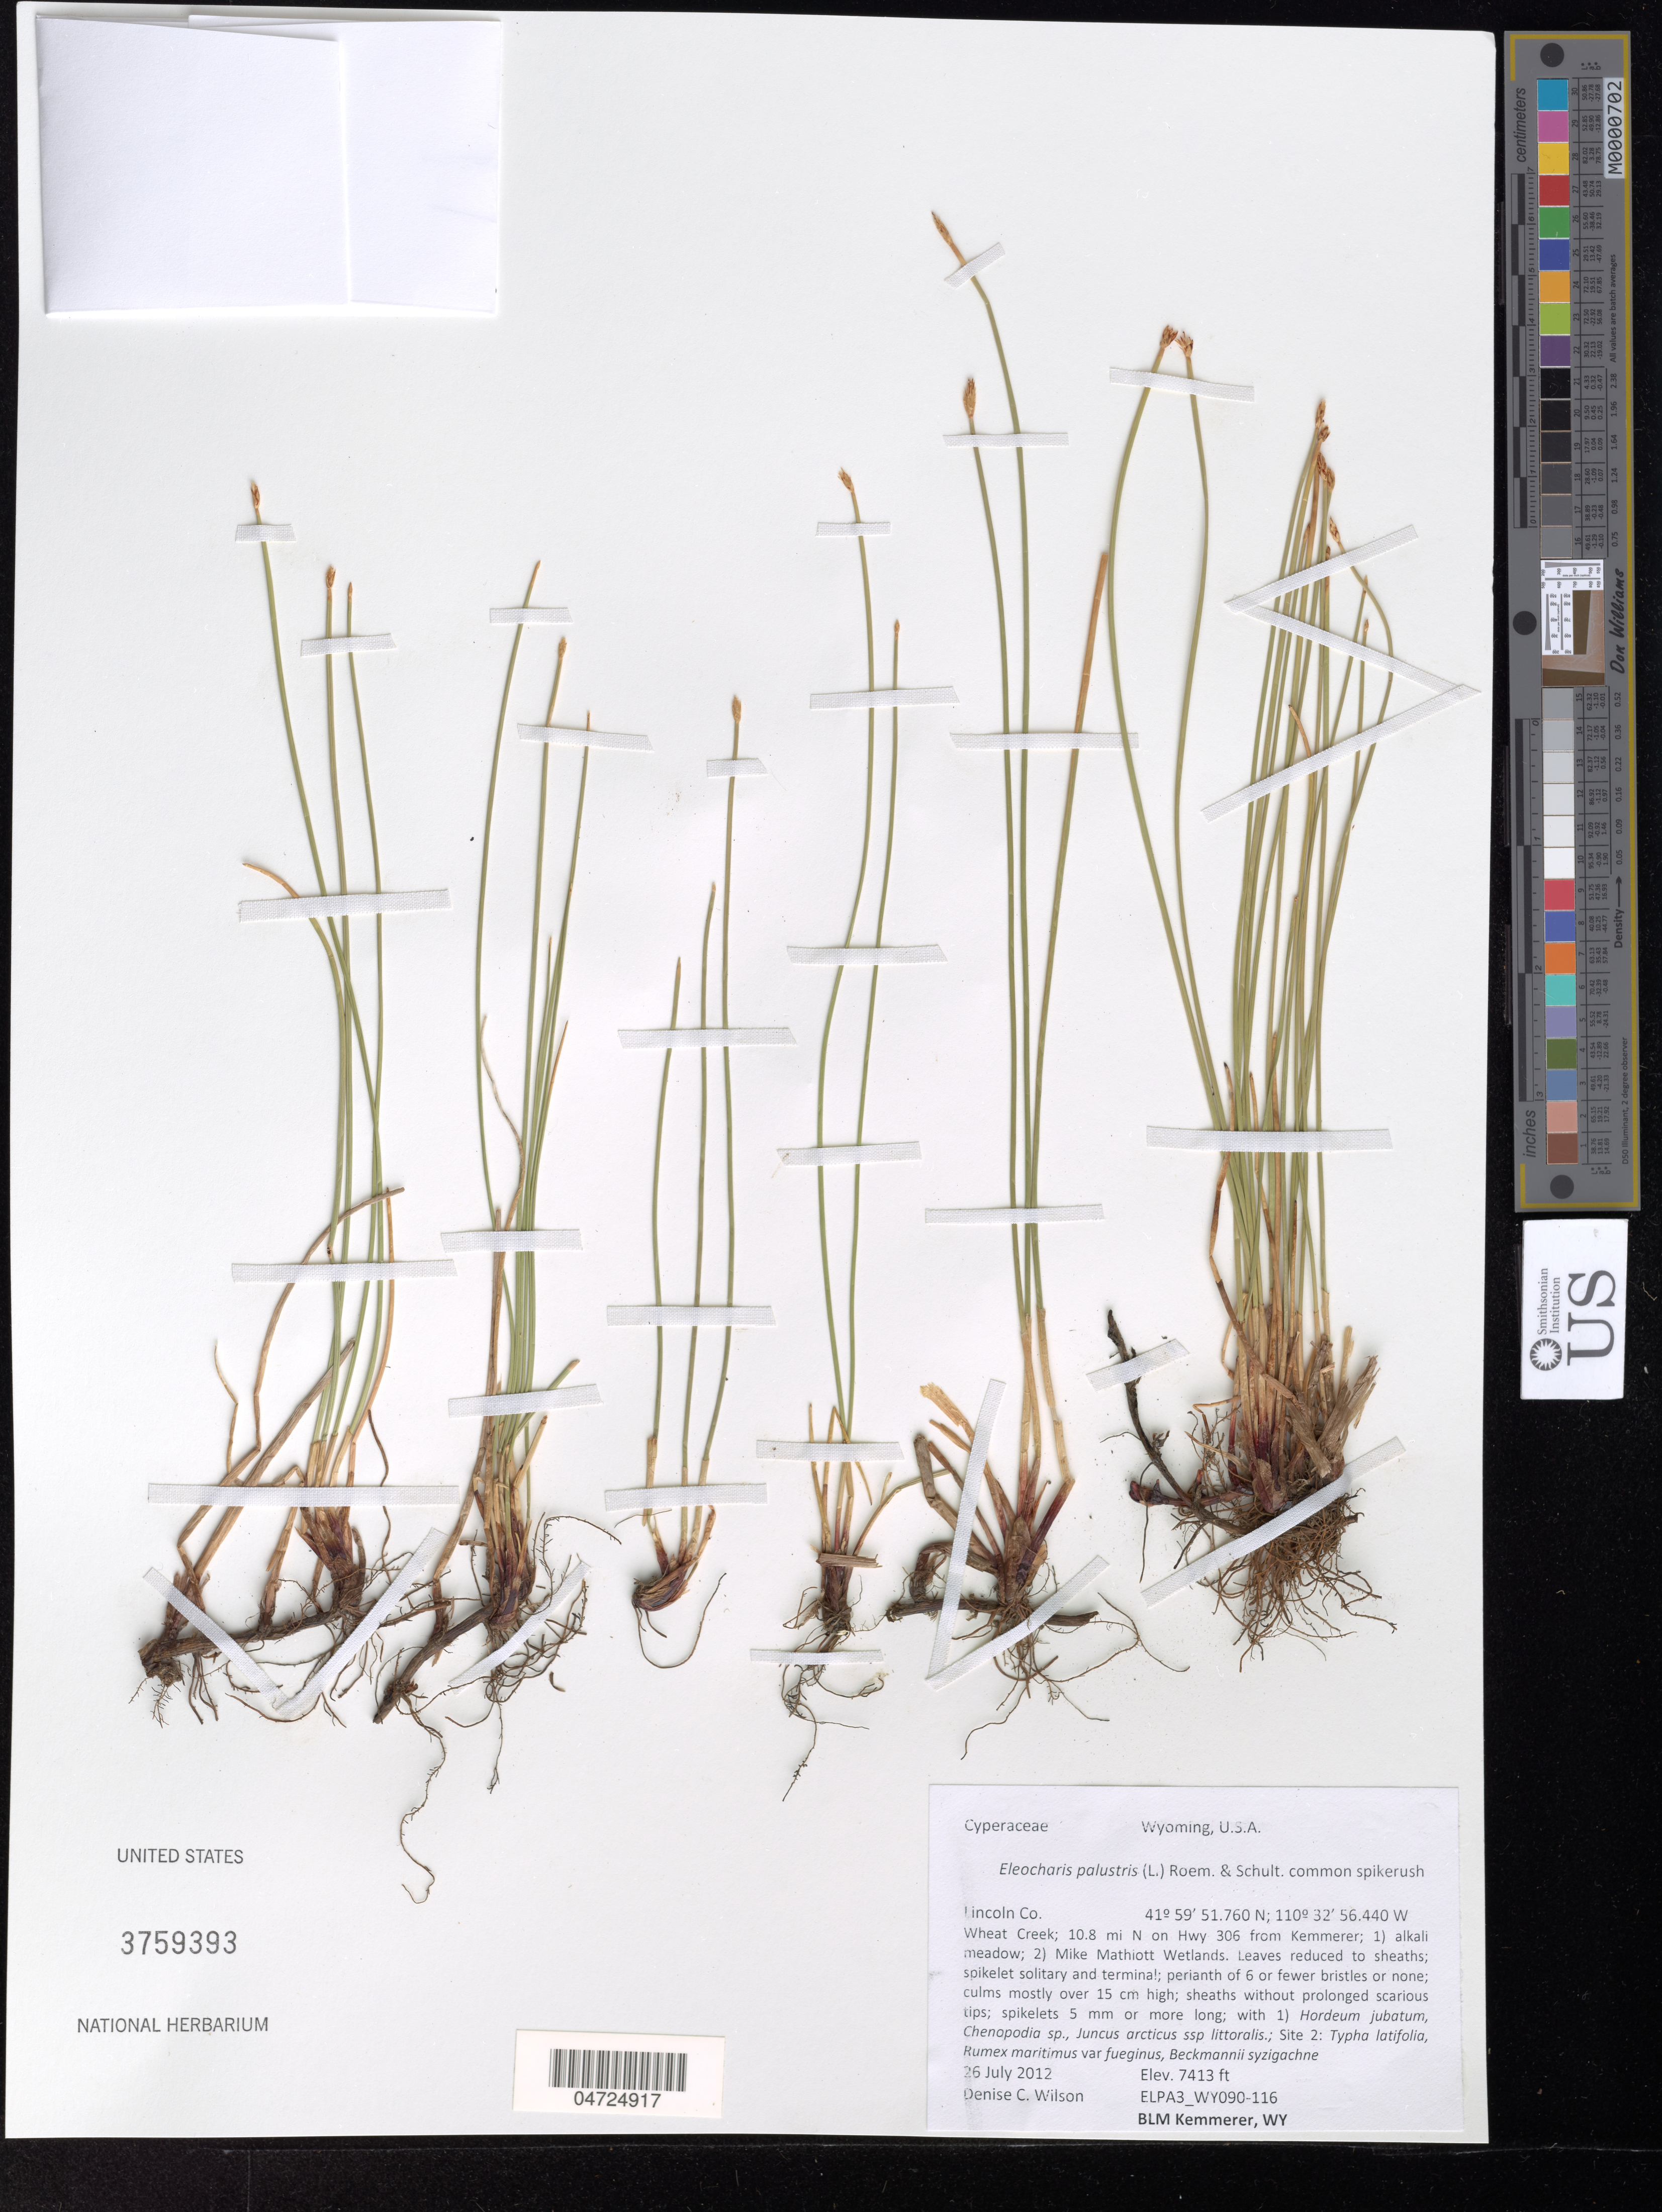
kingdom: Plantae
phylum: Tracheophyta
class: Liliopsida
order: Poales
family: Cyperaceae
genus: Eleocharis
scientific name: Eleocharis palustris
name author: (L.) Roem. & Schult.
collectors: D. Wilson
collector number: ELPA3_WY090-116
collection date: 2012-07-26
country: United States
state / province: Wyoming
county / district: Lincoln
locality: Lincoln Co. Wheat Creek; 10.8 mi N on Hwy 306 from Kemmerer.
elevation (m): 2259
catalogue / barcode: US 3759393